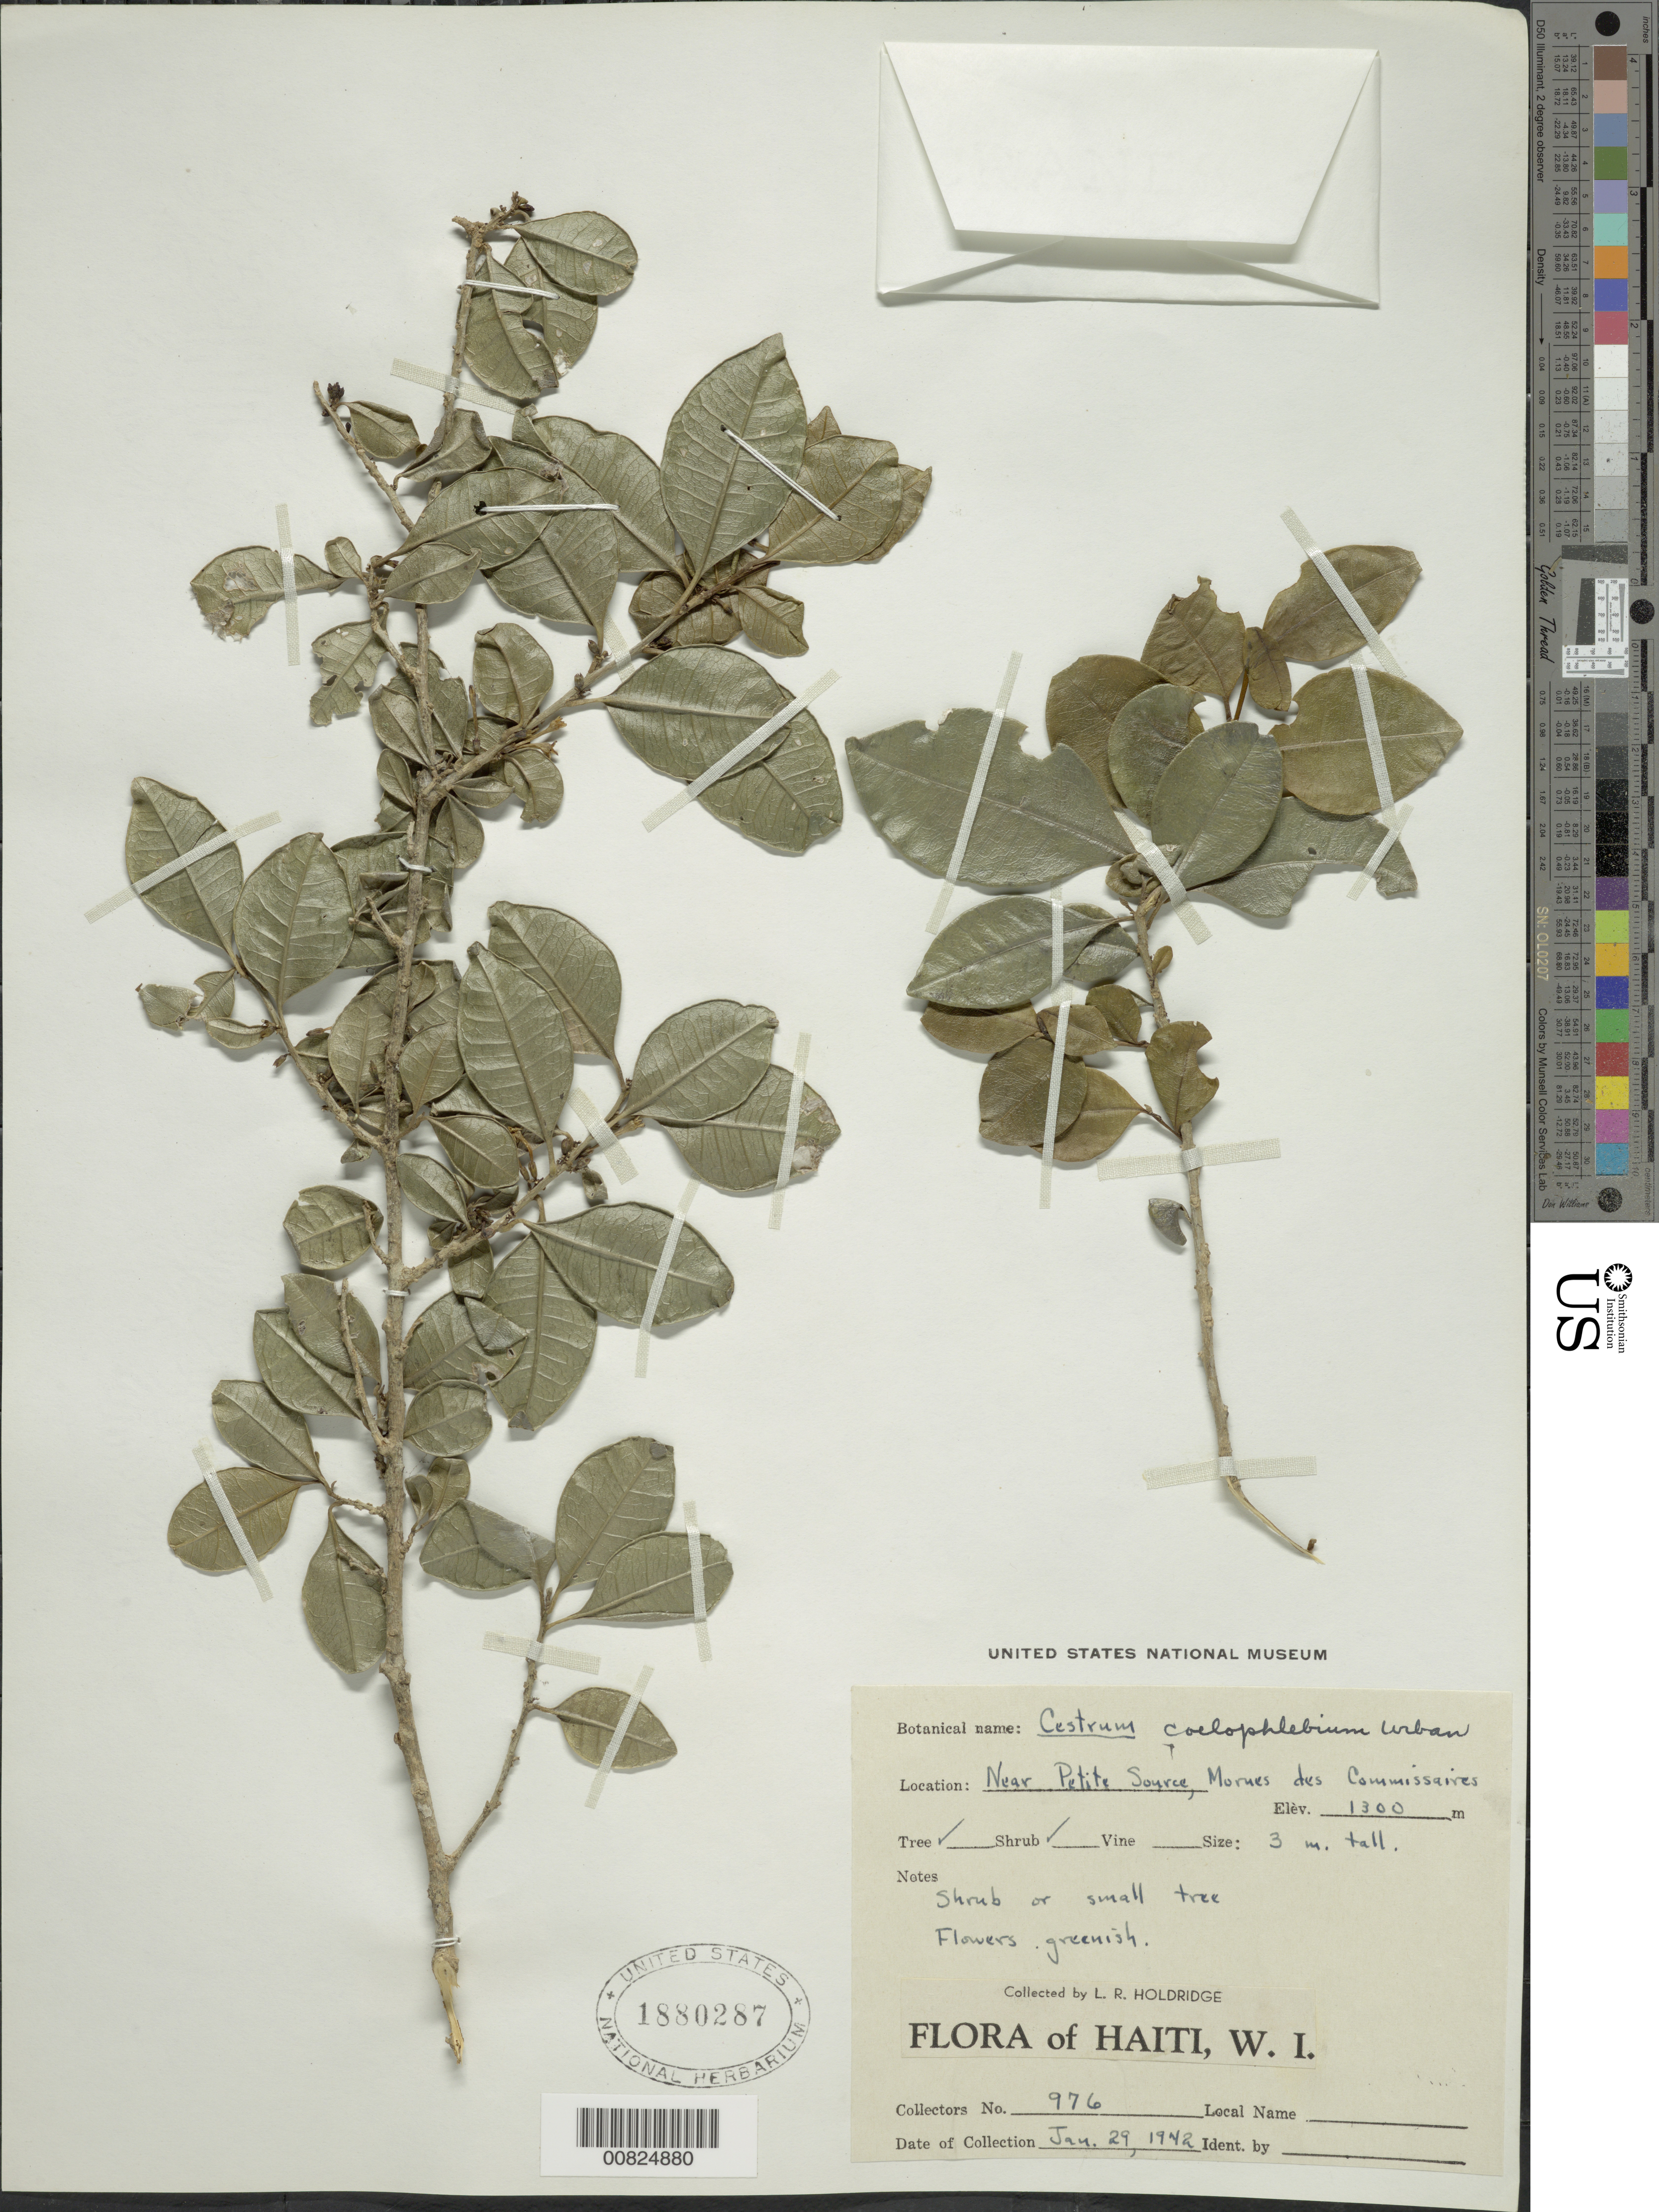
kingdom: Plantae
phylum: Tracheophyta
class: Magnoliopsida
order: Solanales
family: Solanaceae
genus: Cestrum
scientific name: Cestrum coelophlebium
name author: O.E. Schulz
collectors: L. Holdridge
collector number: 976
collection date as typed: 29 Jan 1942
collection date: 1942-01-29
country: Haiti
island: Hispaniola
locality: Near Petite Source, Mornes des Commissaires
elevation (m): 1300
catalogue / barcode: US 1880287